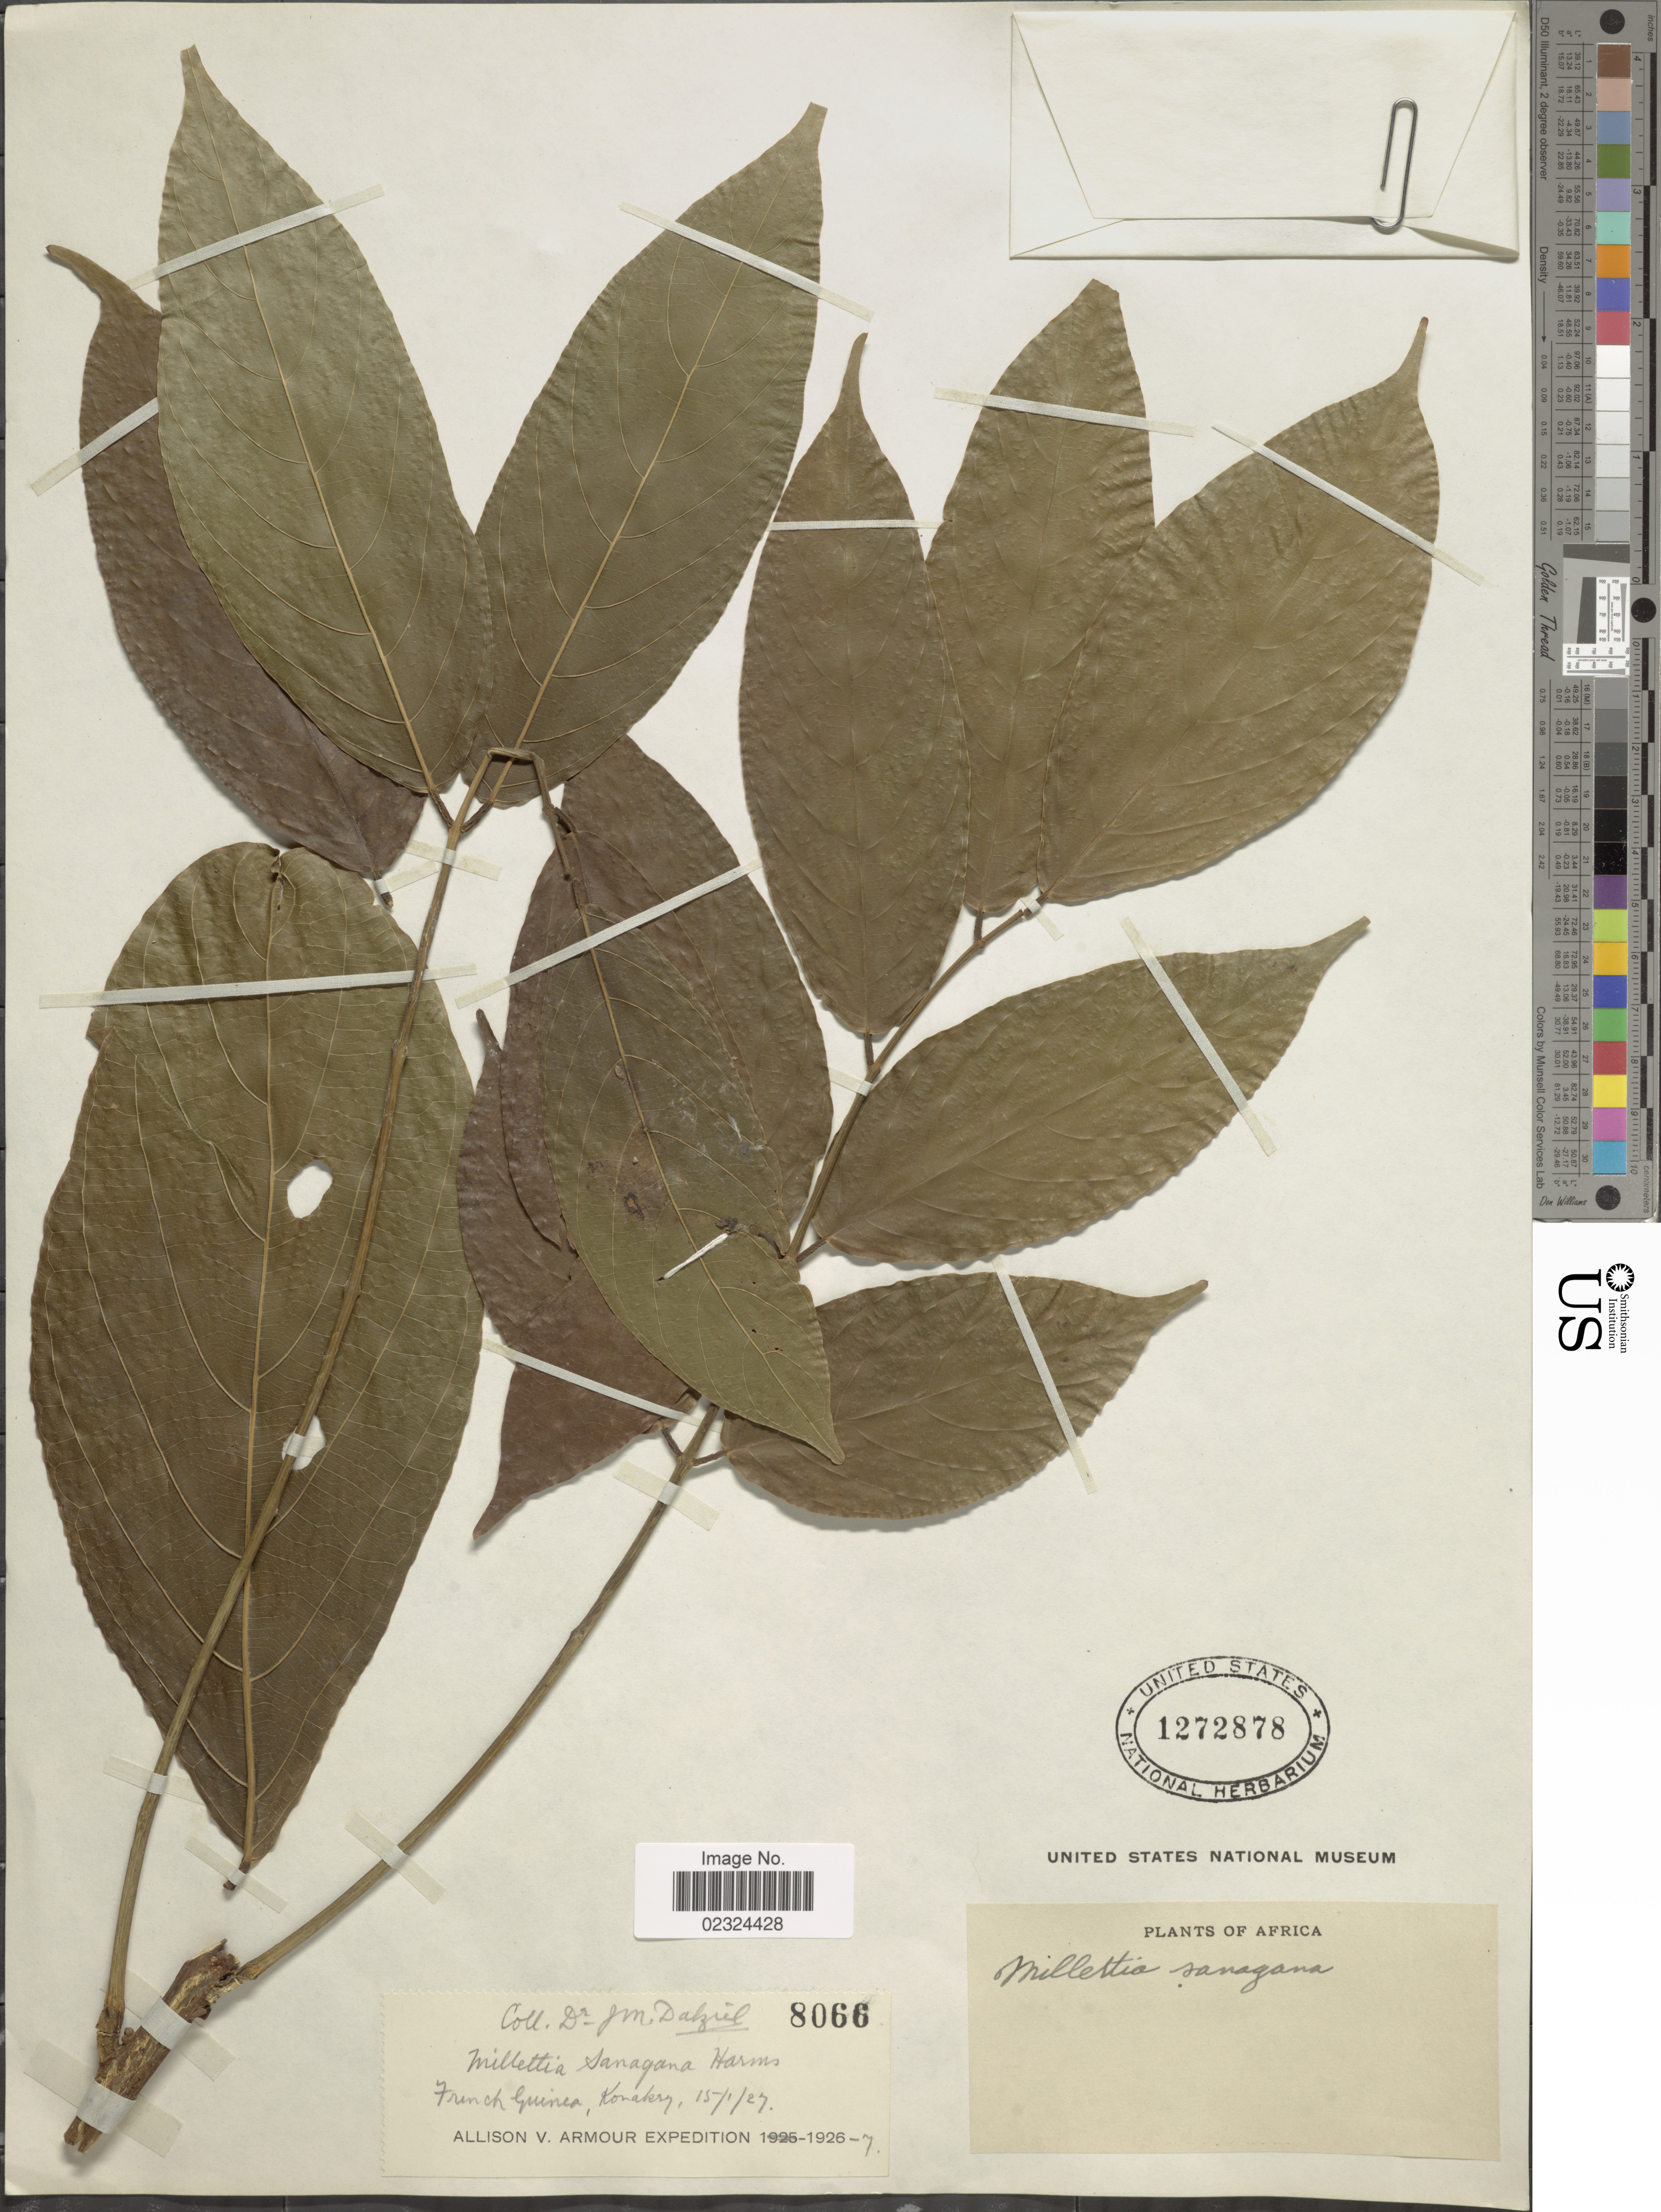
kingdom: Plantae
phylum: Tracheophyta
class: Magnoliopsida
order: Fabales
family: Fabaceae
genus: Millettia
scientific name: Millettia sanagana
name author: Harms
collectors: J. Dalziel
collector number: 8066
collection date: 1927-01-15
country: Guinea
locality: Konakry.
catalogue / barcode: US 1272878